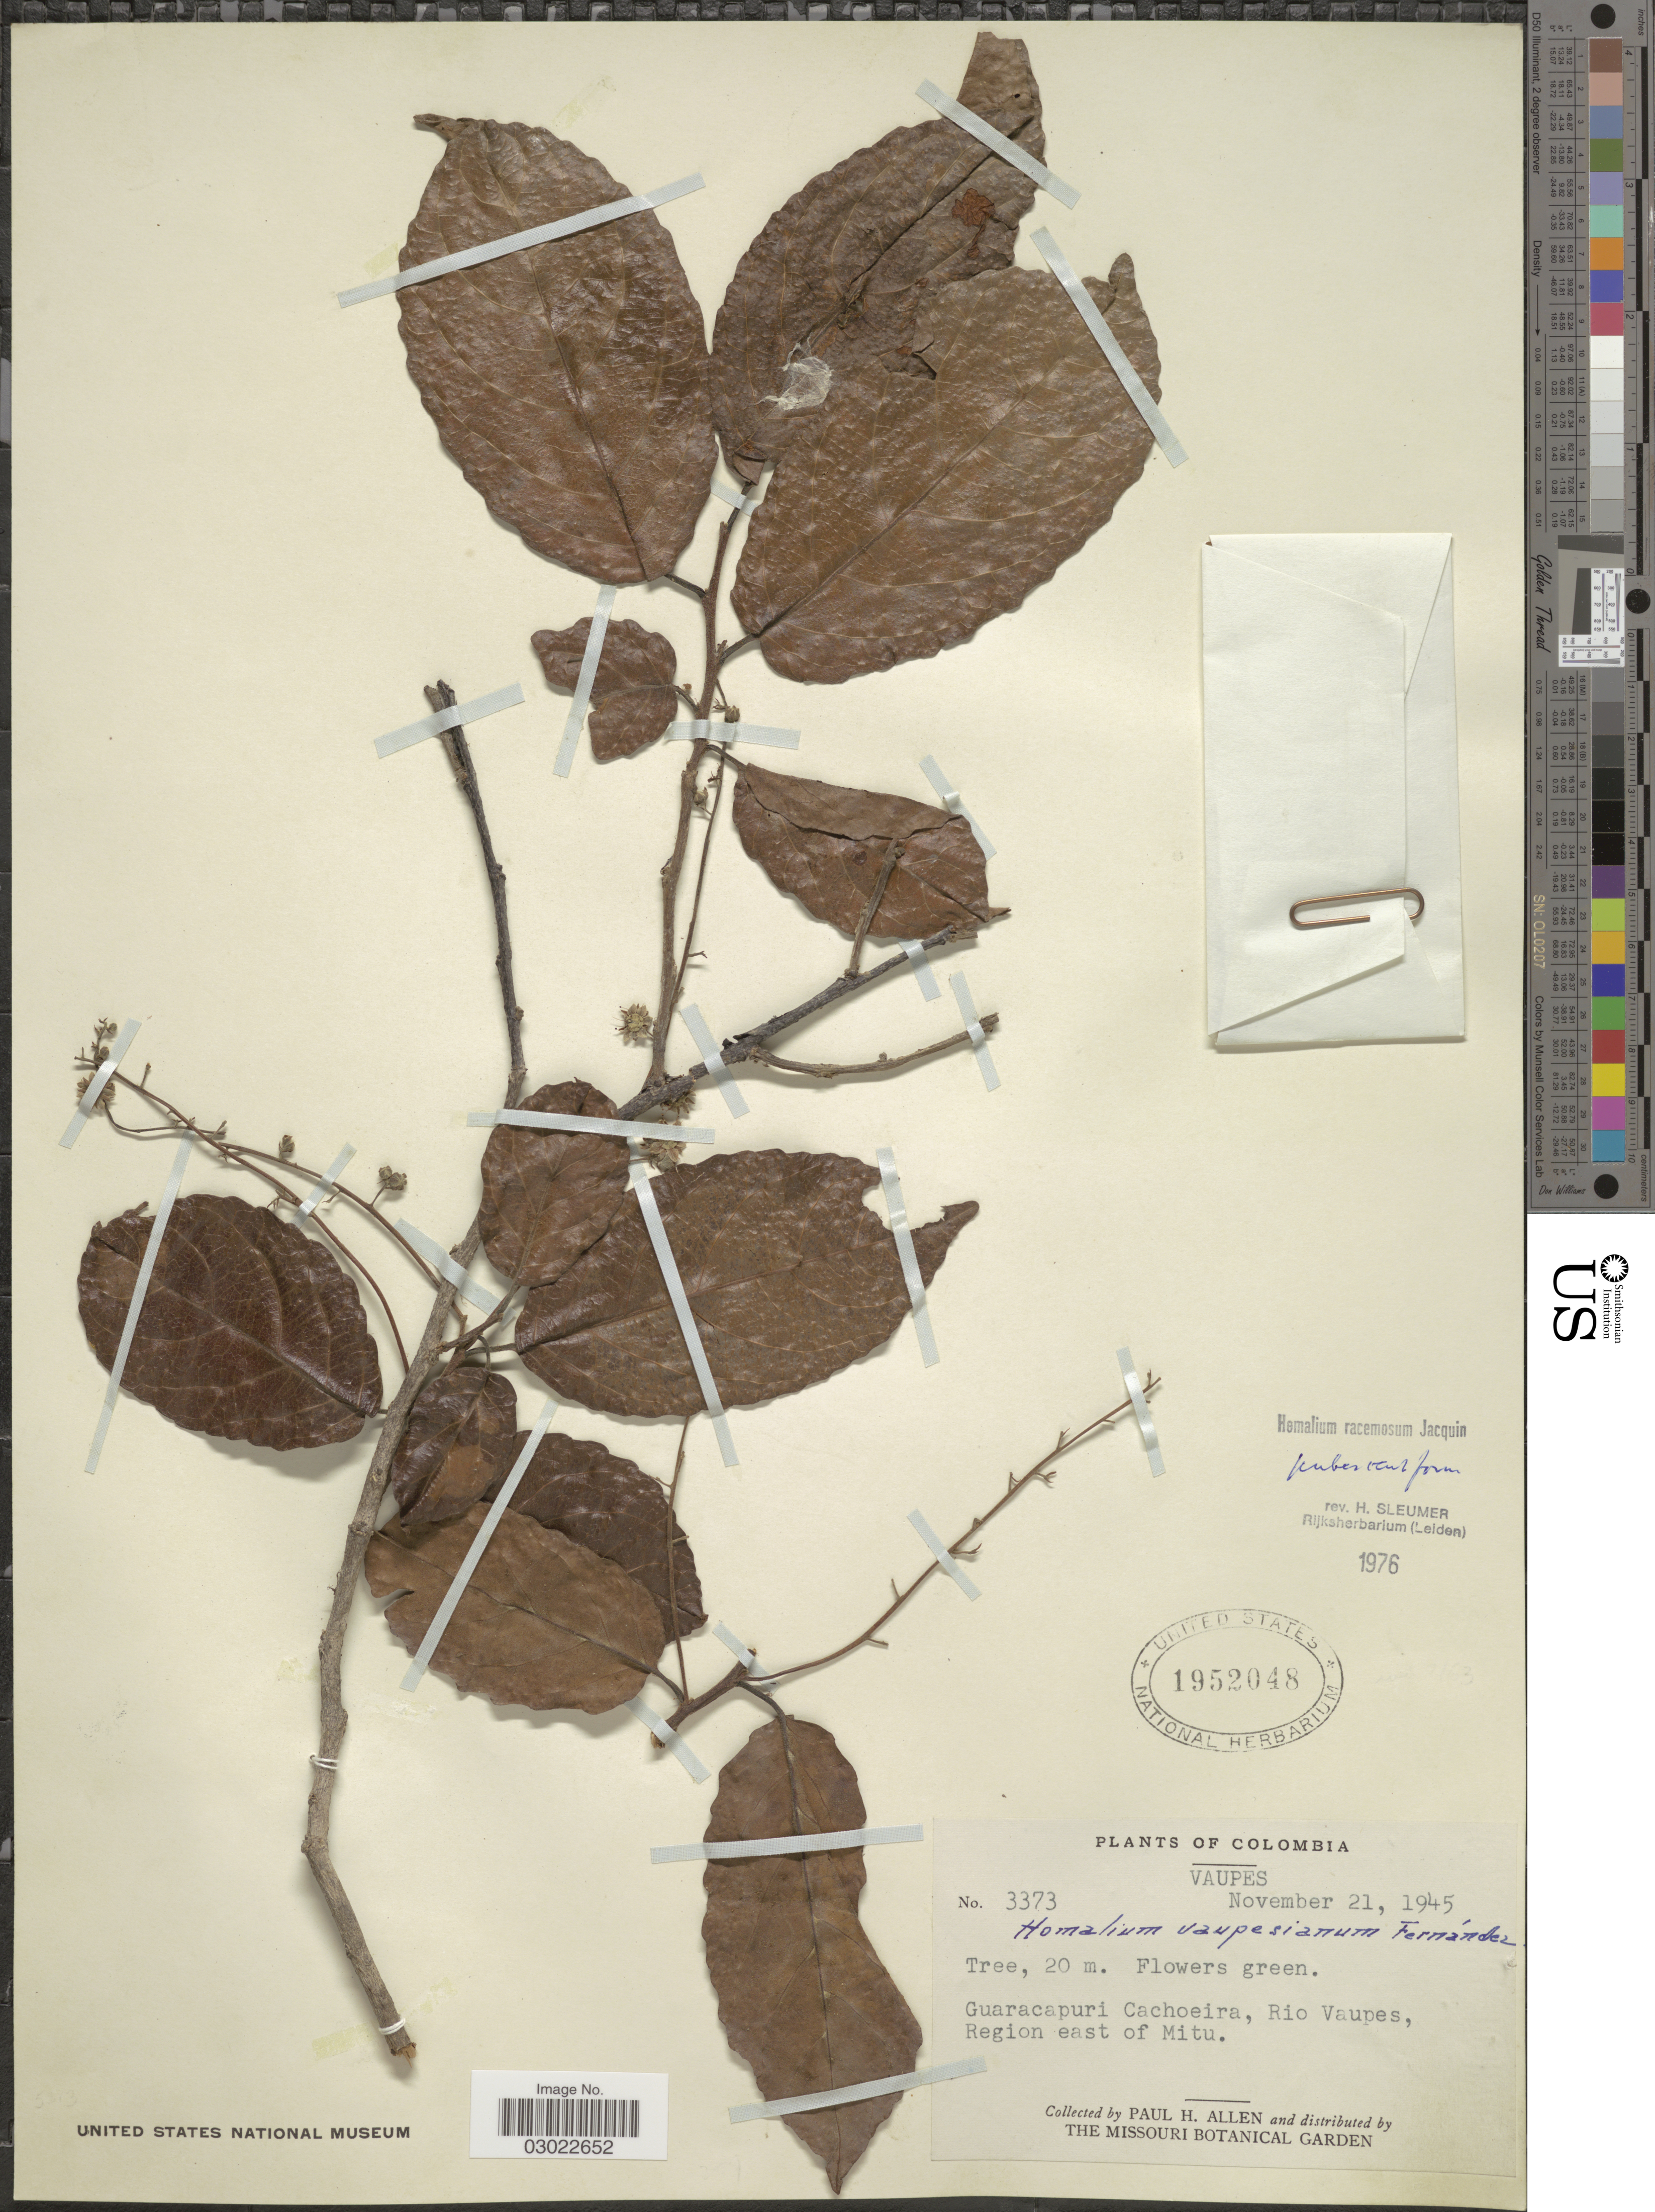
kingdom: Plantae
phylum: Tracheophyta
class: Magnoliopsida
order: Malpighiales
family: Salicaceae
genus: Homalium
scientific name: Homalium racemosum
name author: Jacq.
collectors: P. H. Allen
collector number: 3373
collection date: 1945-11-21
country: Colombia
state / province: Vaupés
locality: Guaracapuri Cachoeira, Rio Vaupes, Region east of Mitu.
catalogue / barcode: US 1952048